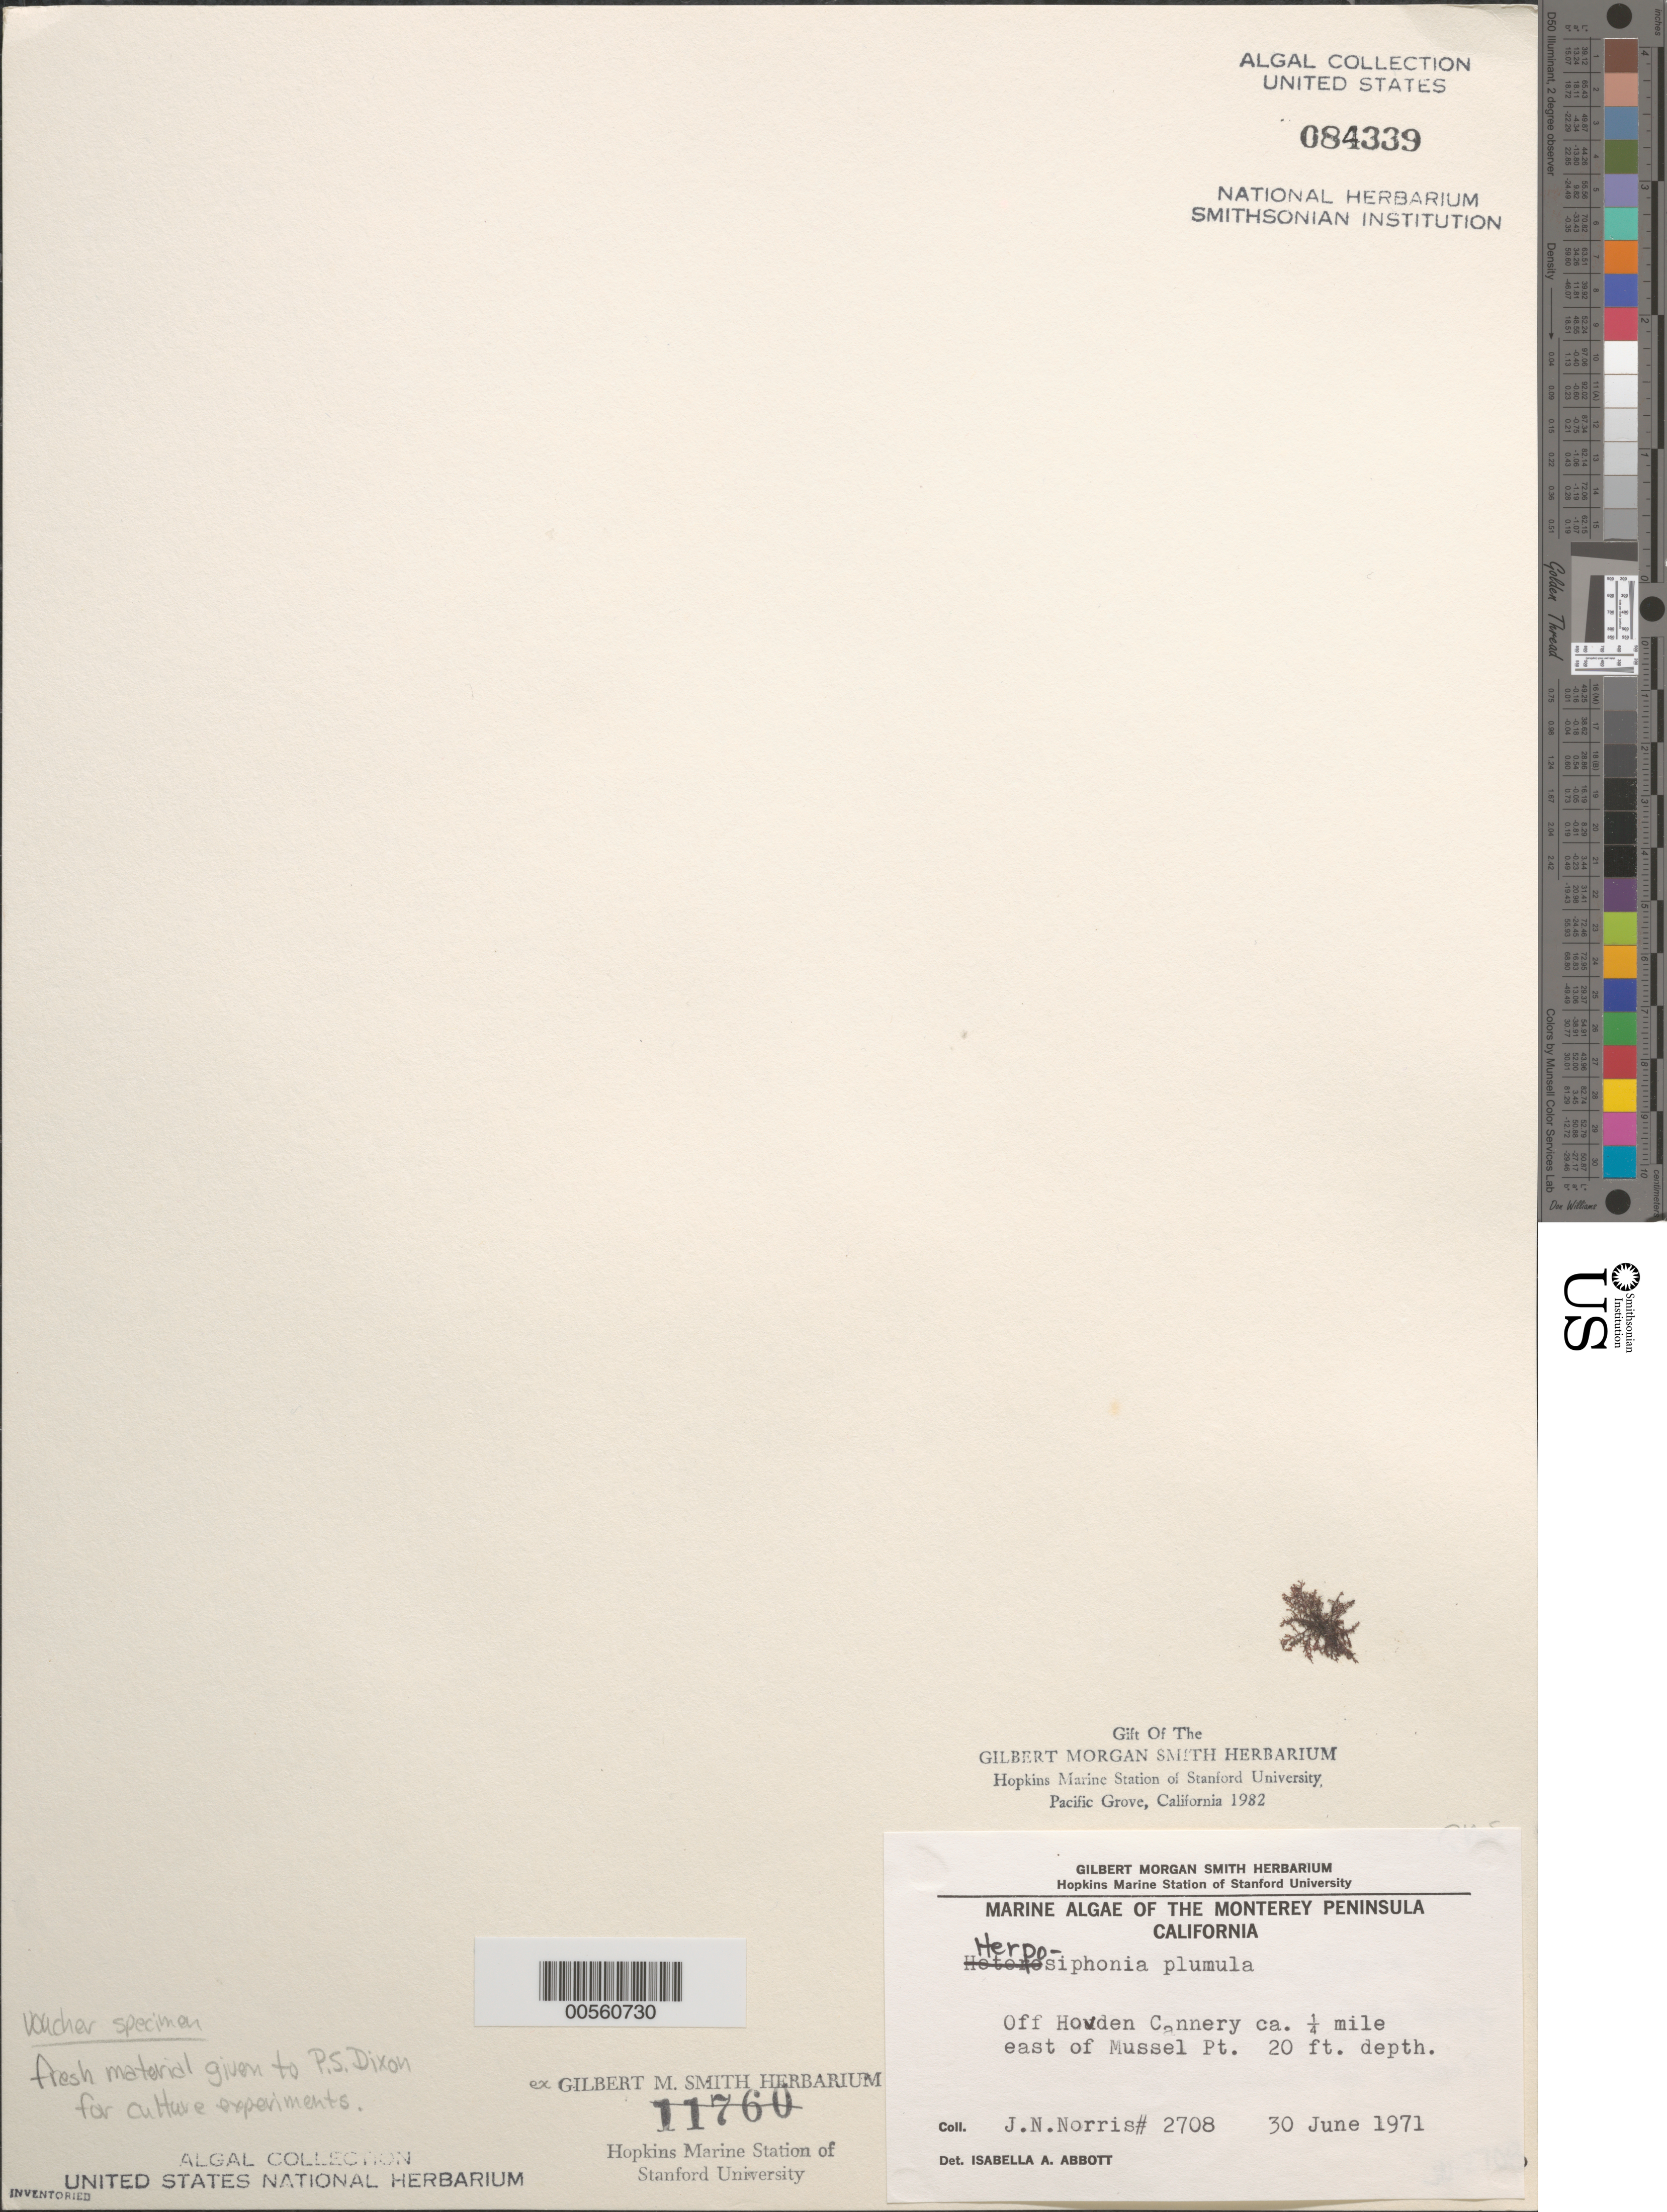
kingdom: Plantae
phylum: Rhodophyta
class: Florideophyceae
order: Ceramiales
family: Rhodomelaceae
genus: Herposiphonia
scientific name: Herposiphonia plumula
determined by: Abbott, Isabella A.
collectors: J. N. Norris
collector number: JN-2708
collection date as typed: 30 Jun 1971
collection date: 1971-06-30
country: United States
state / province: California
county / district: Monterey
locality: Off Hovden Cannery, ca. 0.25 mile east of Mussel Point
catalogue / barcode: US 84339